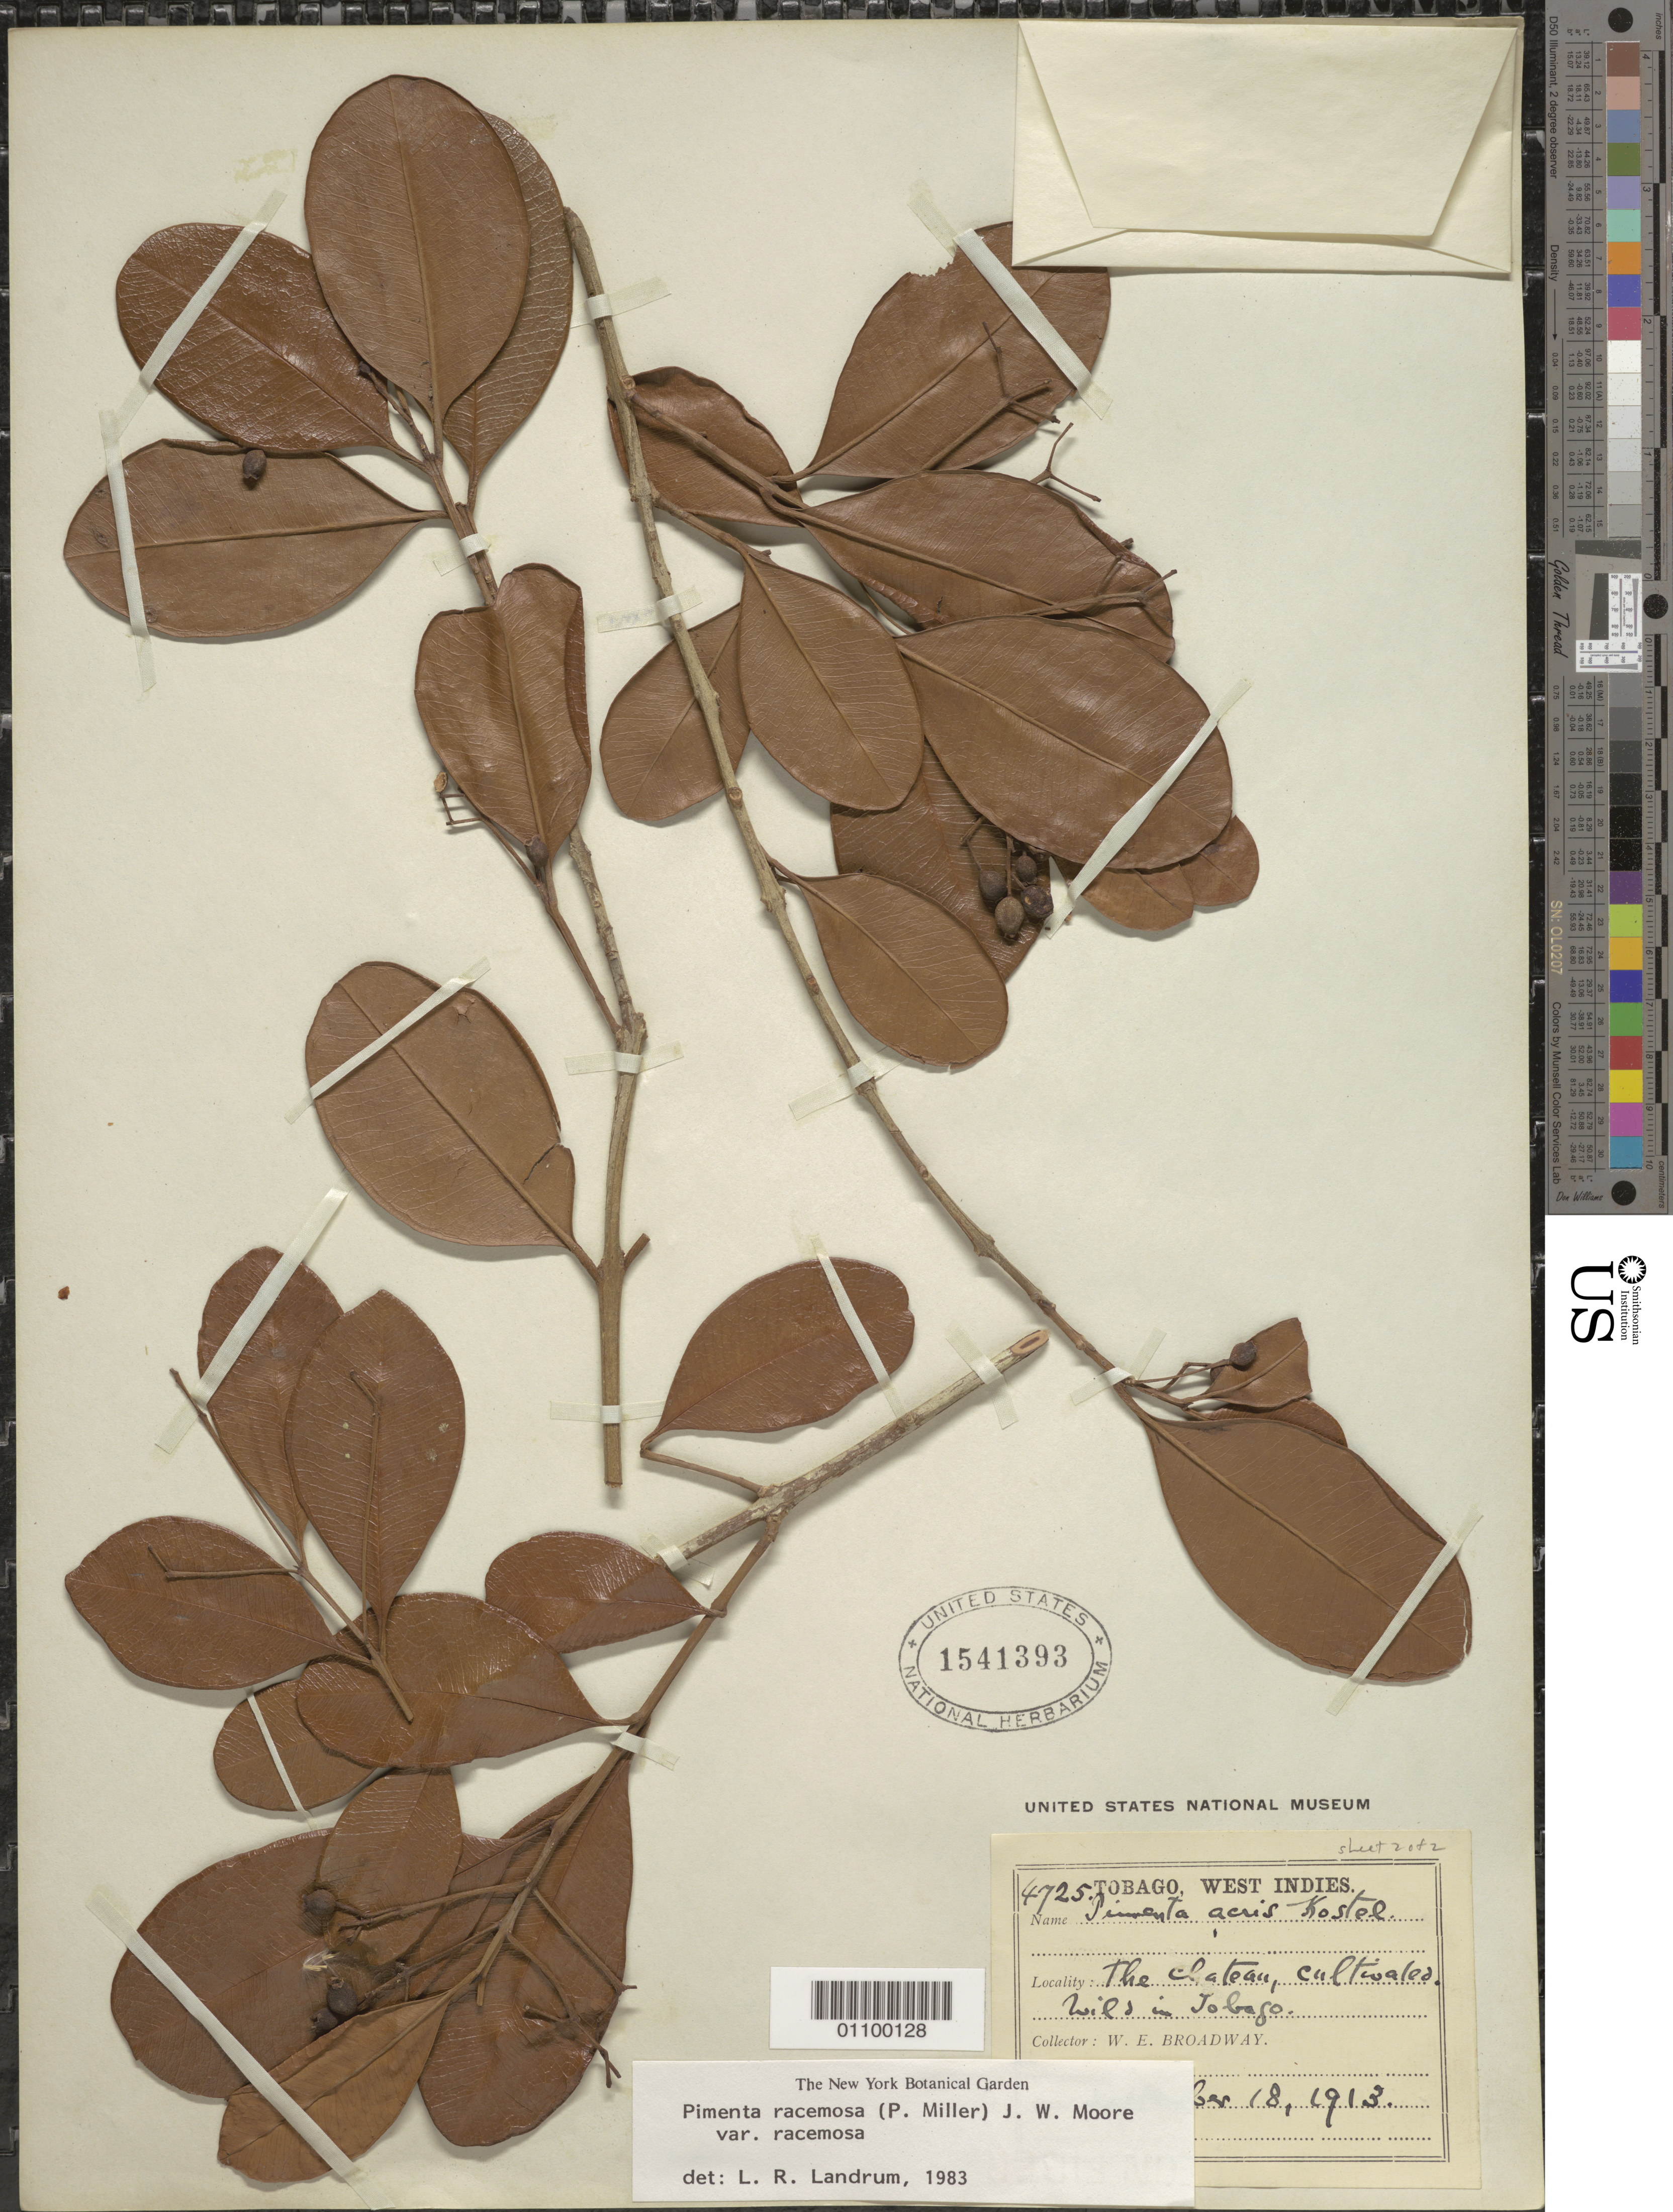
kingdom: Plantae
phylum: Tracheophyta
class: Magnoliopsida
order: Myrtales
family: Myrtaceae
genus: Pimenta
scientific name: Pimenta racemosa var. racemosa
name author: (Mill.) J.W. Moore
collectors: W. E. Broadway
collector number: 4725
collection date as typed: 18 Sep 1913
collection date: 1913-09-18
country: Trinidad and Tobago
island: Tobago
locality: The Chateau, cultivated. Wild in Tobago.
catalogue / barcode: US 1541393